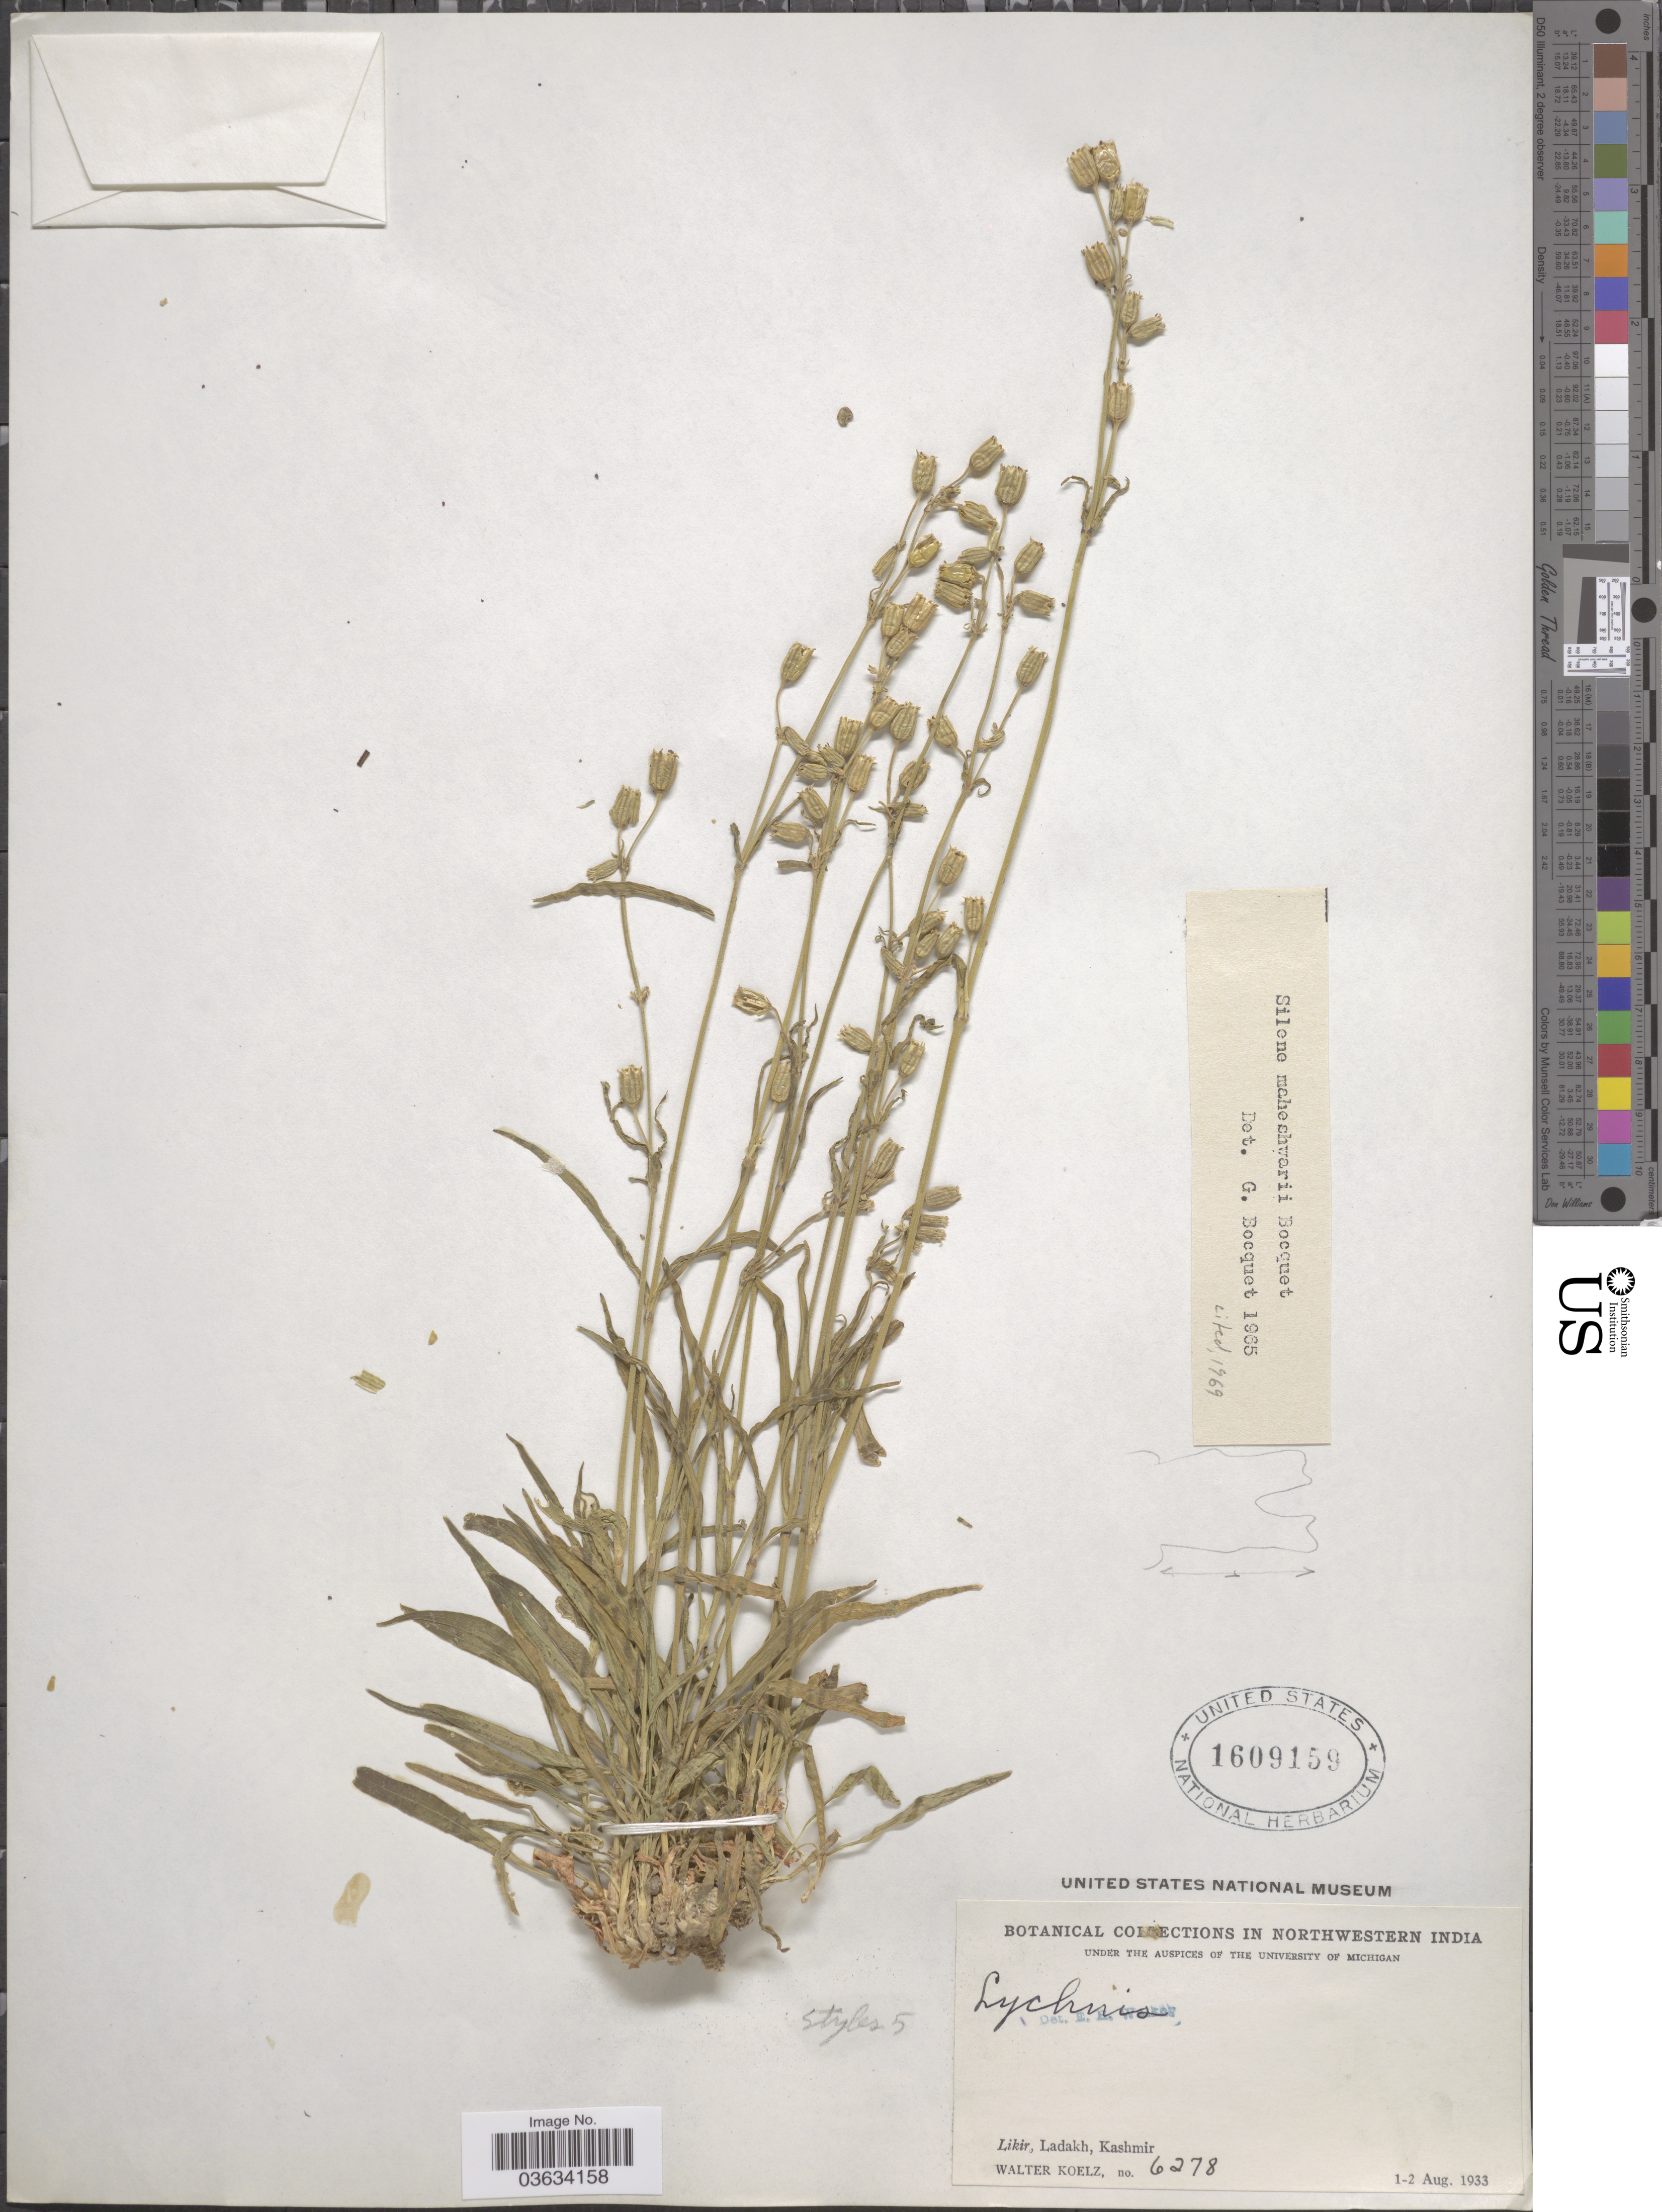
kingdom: Plantae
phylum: Tracheophyta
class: Magnoliopsida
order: Caryophyllales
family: Caryophyllaceae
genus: Silene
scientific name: Silene maheshwarii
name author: Bocquet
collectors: W. N. Koelz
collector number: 6278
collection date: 1933-08-01/1933-08-02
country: India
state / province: Jammu and Kashmir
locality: In Northwestern India. Likir, Ladakh, Kashmir.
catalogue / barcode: US 1609159